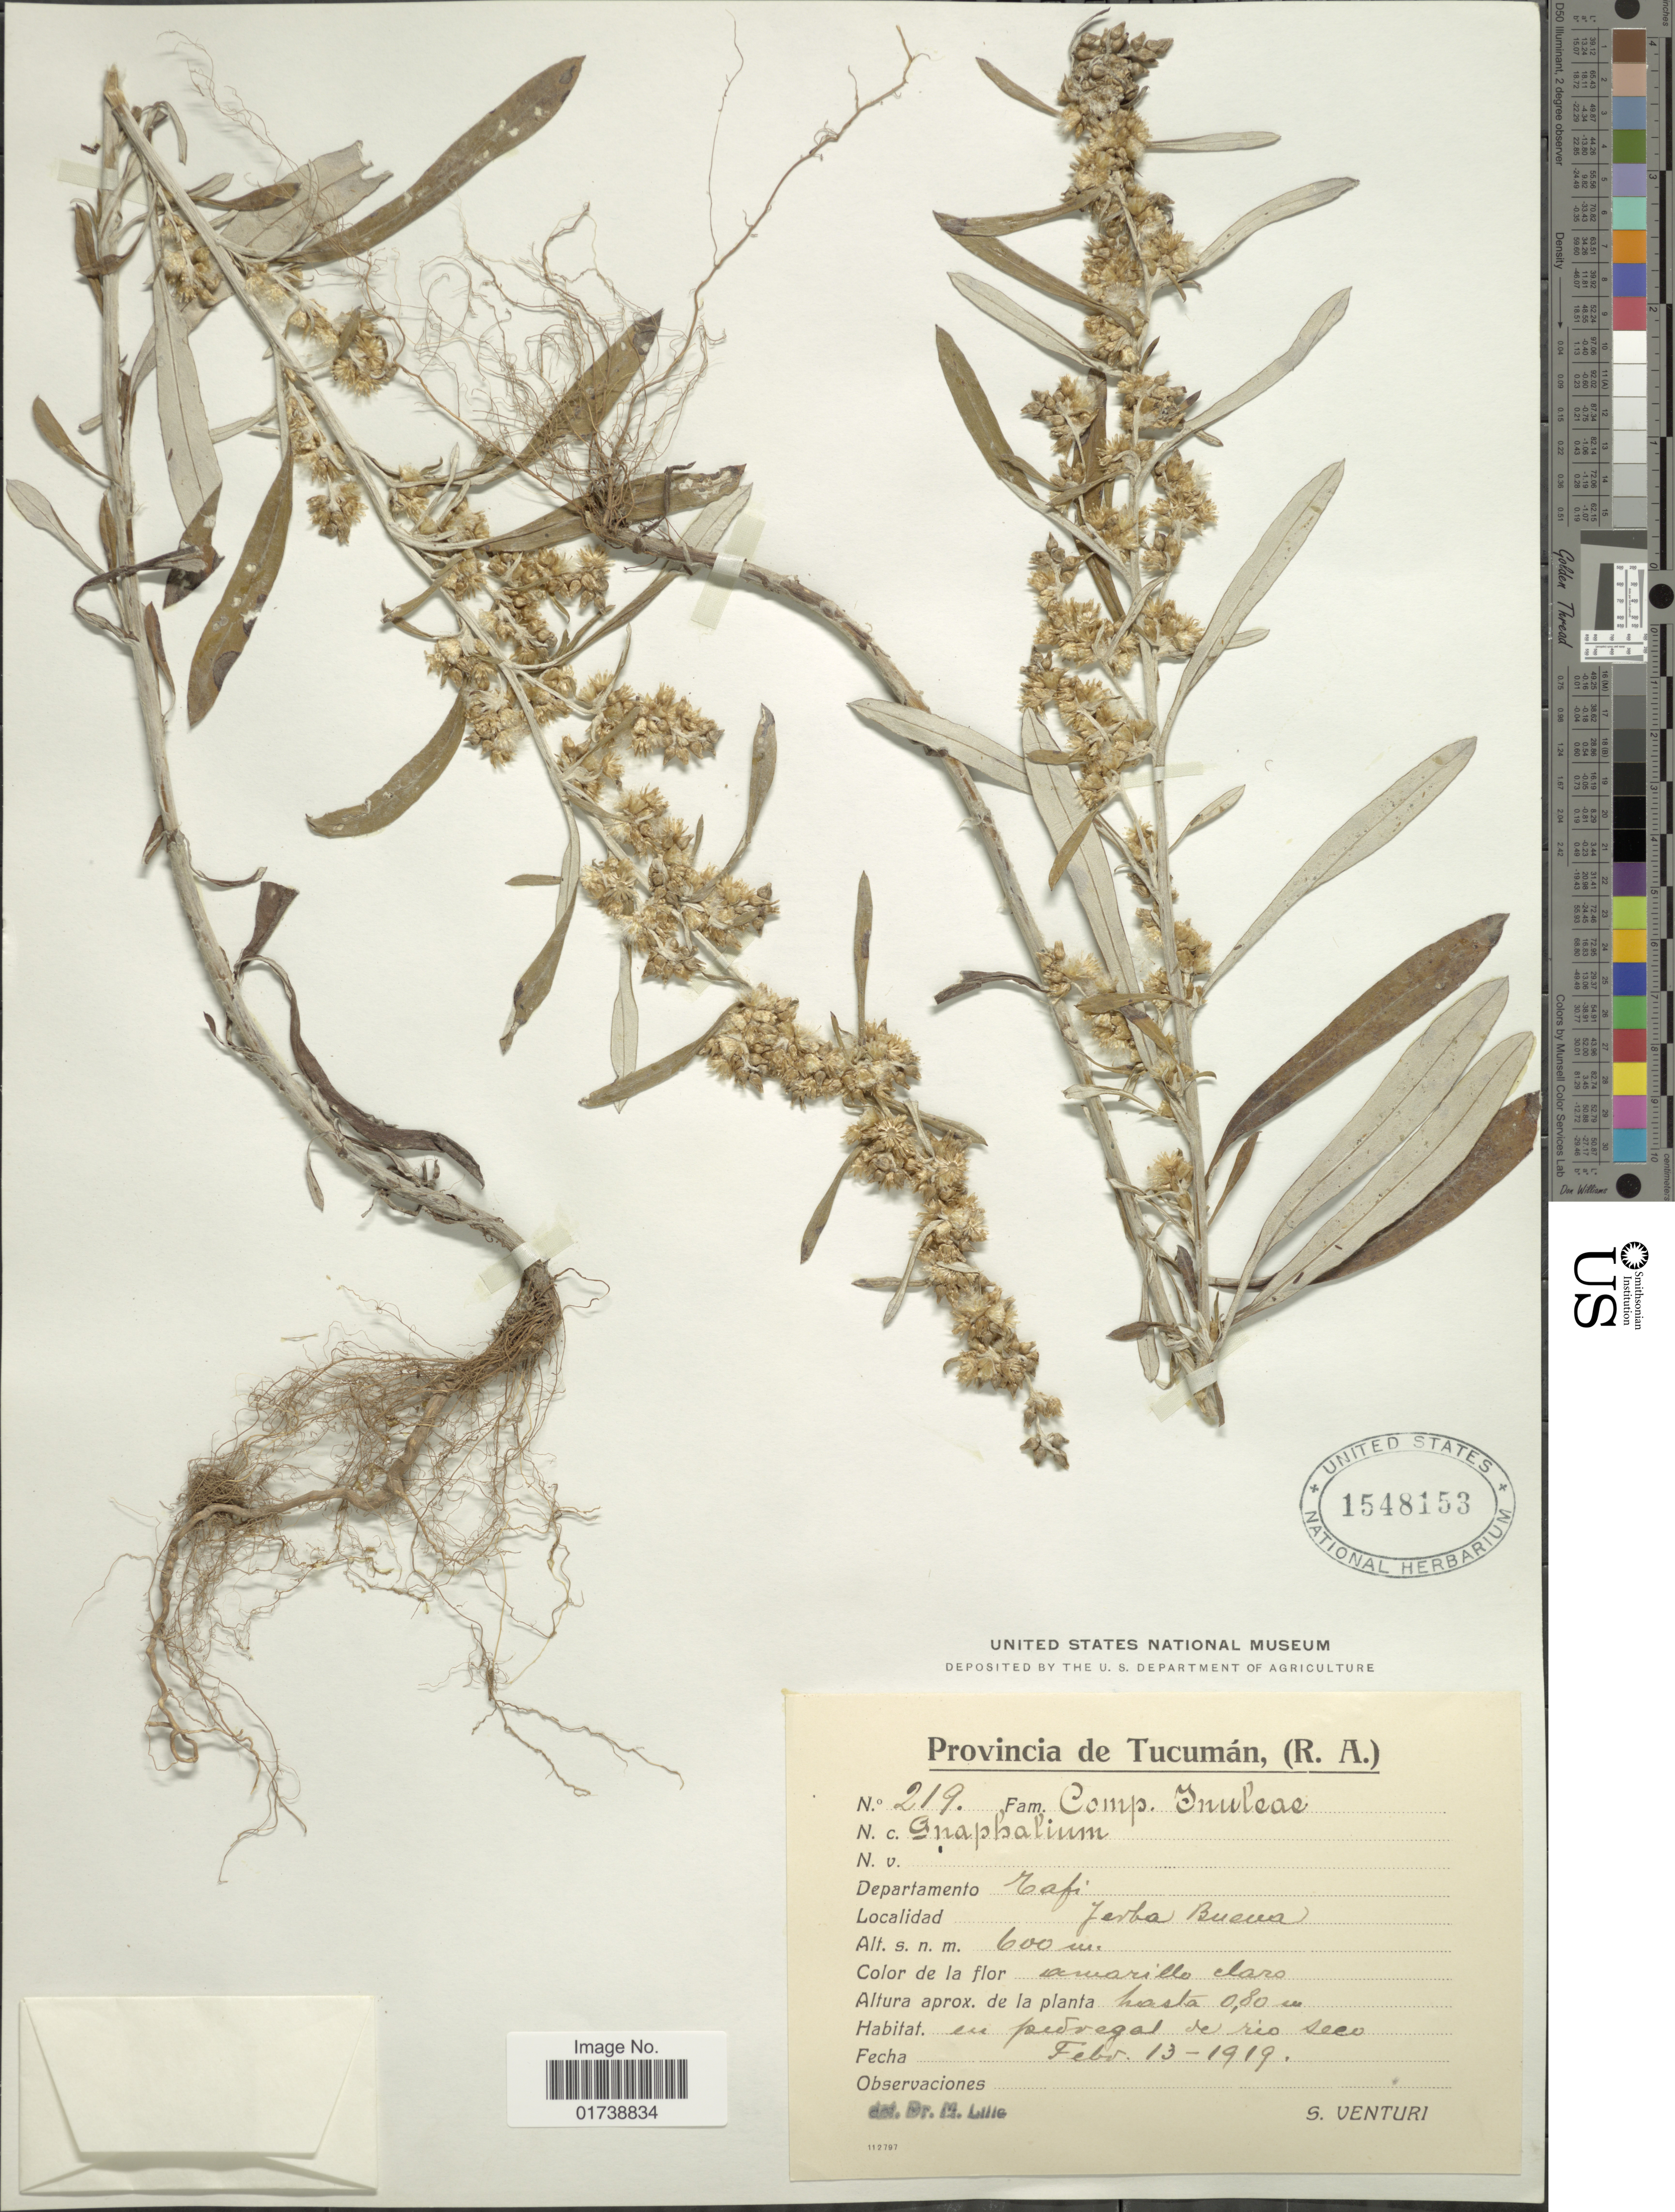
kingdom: Plantae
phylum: Tracheophyta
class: Magnoliopsida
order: Asterales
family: Asteraceae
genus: Gamochaeta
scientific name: Gamochaeta sp.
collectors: S. Venturi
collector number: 219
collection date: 1919-02-13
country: Argentina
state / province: Tucuman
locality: Departamento Zafi, Jerba Bueva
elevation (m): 600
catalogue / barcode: US 1548153